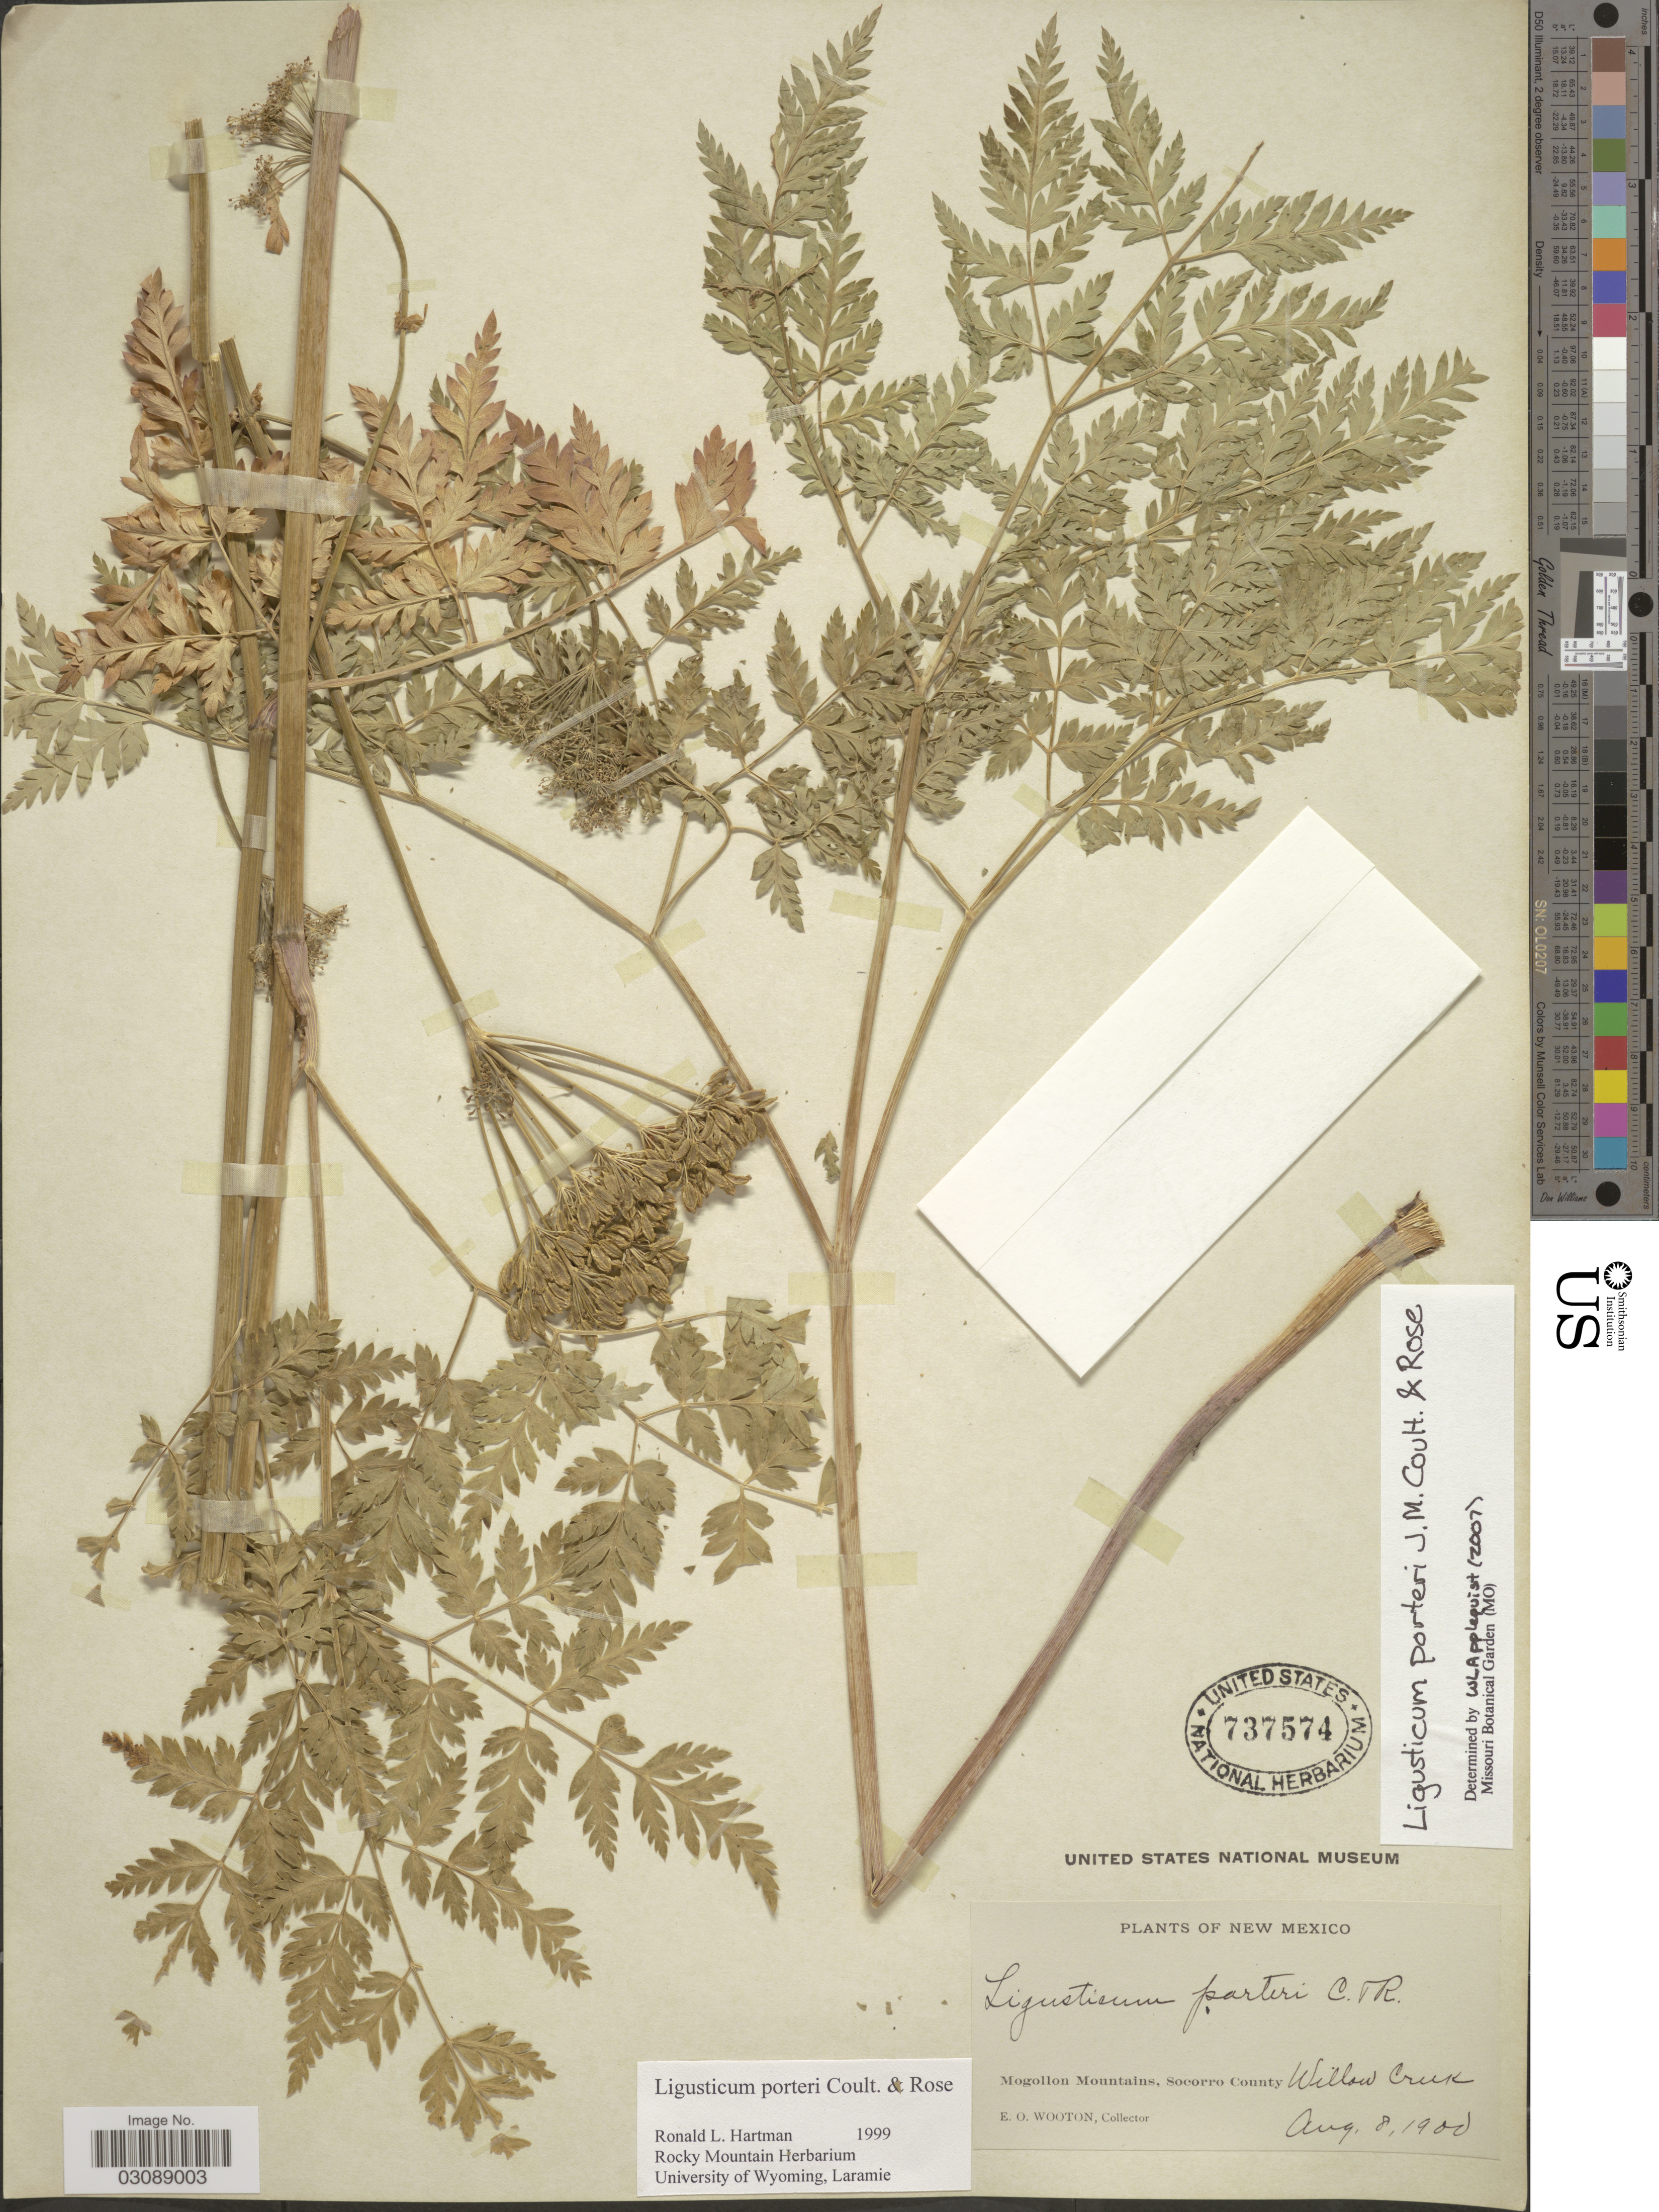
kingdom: Plantae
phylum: Tracheophyta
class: Magnoliopsida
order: Apiales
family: Apiaceae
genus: Ligusticum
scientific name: Ligusticum porteri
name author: J.M. Coult. & Rose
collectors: E. O. Wooton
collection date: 1900-08-08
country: United States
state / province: New Mexico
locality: Mogollon Mountains, socorro County. Willow Creek.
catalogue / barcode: US 737574